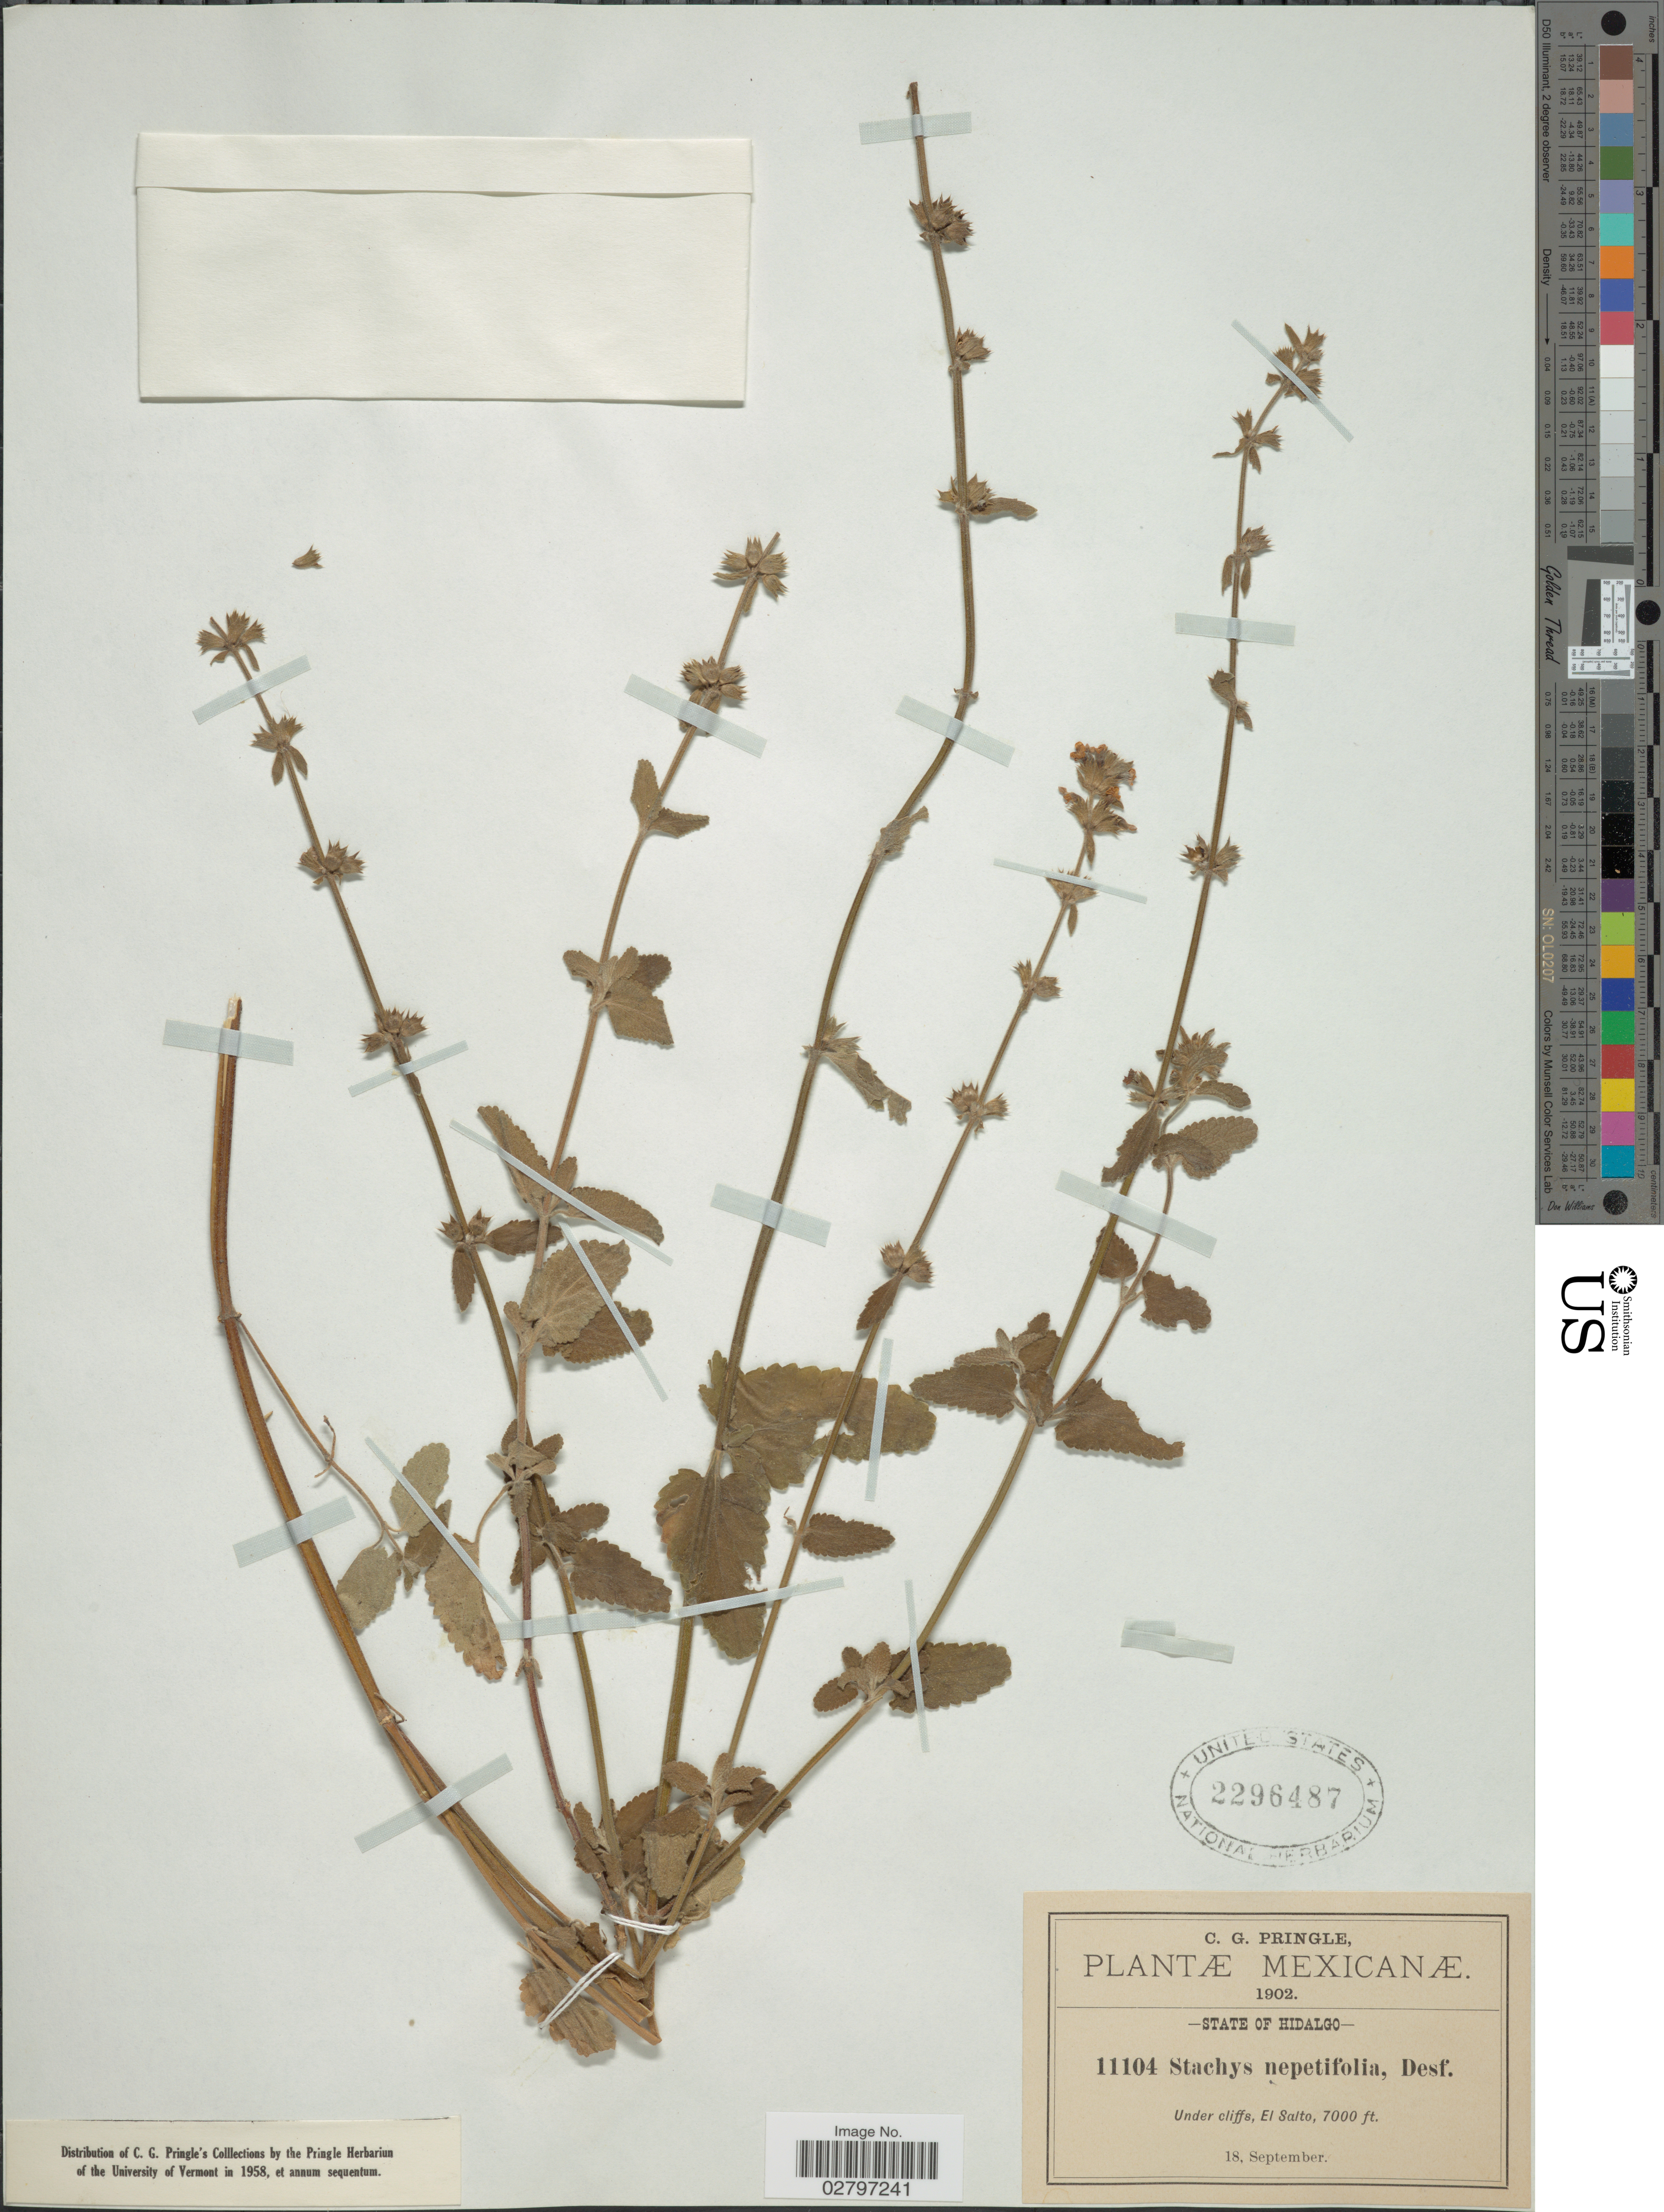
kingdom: Plantae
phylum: Tracheophyta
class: Magnoliopsida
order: Lamiales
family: Lamiaceae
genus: Stachys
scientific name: Stachys nepetifolia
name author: Desf.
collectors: C. G. Pringle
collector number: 11104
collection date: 1902-09-18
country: Mexico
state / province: Hidalgo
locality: Under cliffs, El Salto.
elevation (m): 2134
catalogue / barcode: US 2296487